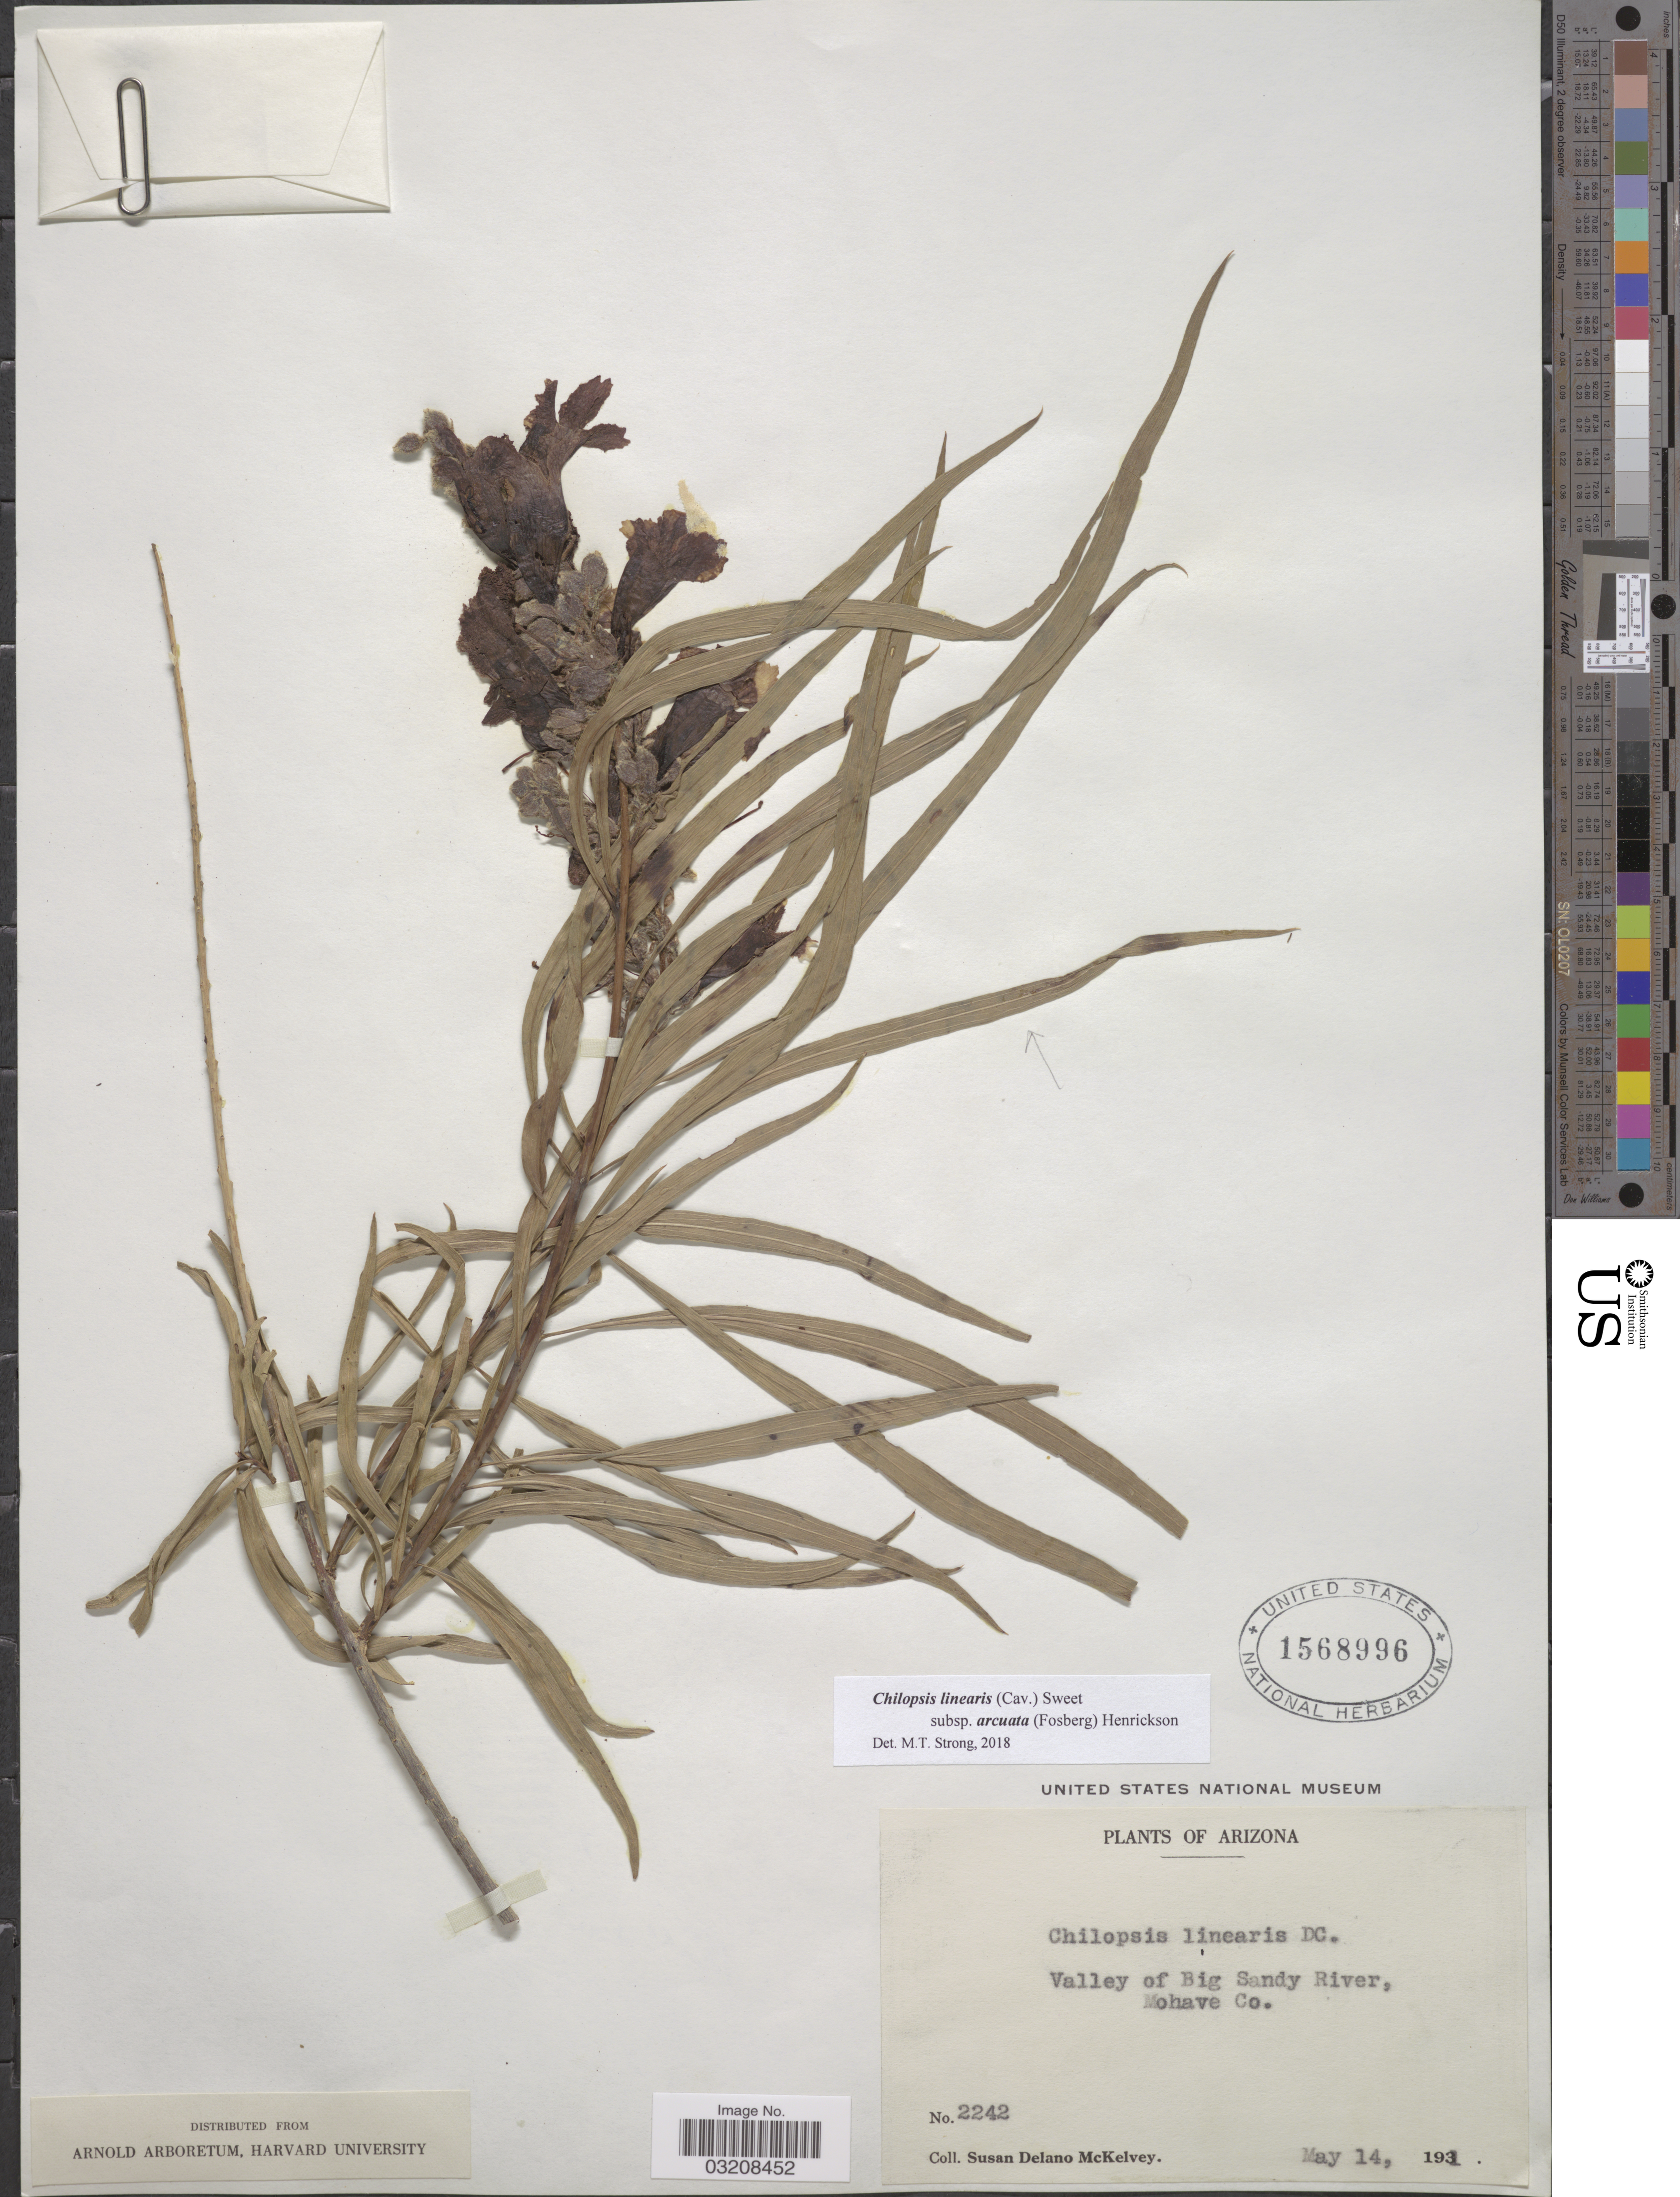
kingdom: Plantae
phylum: Tracheophyta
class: Magnoliopsida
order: Lamiales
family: Bignoniaceae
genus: Chilopsis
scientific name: Chilopsis linearis subsp. arcuata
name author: (Fosberg) Henrickson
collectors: S. A. McKelvey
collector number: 2242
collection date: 1931-05-14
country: United States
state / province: Arizona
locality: Valley of Big Sandy River, Mohave Co.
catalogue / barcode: US 1568996